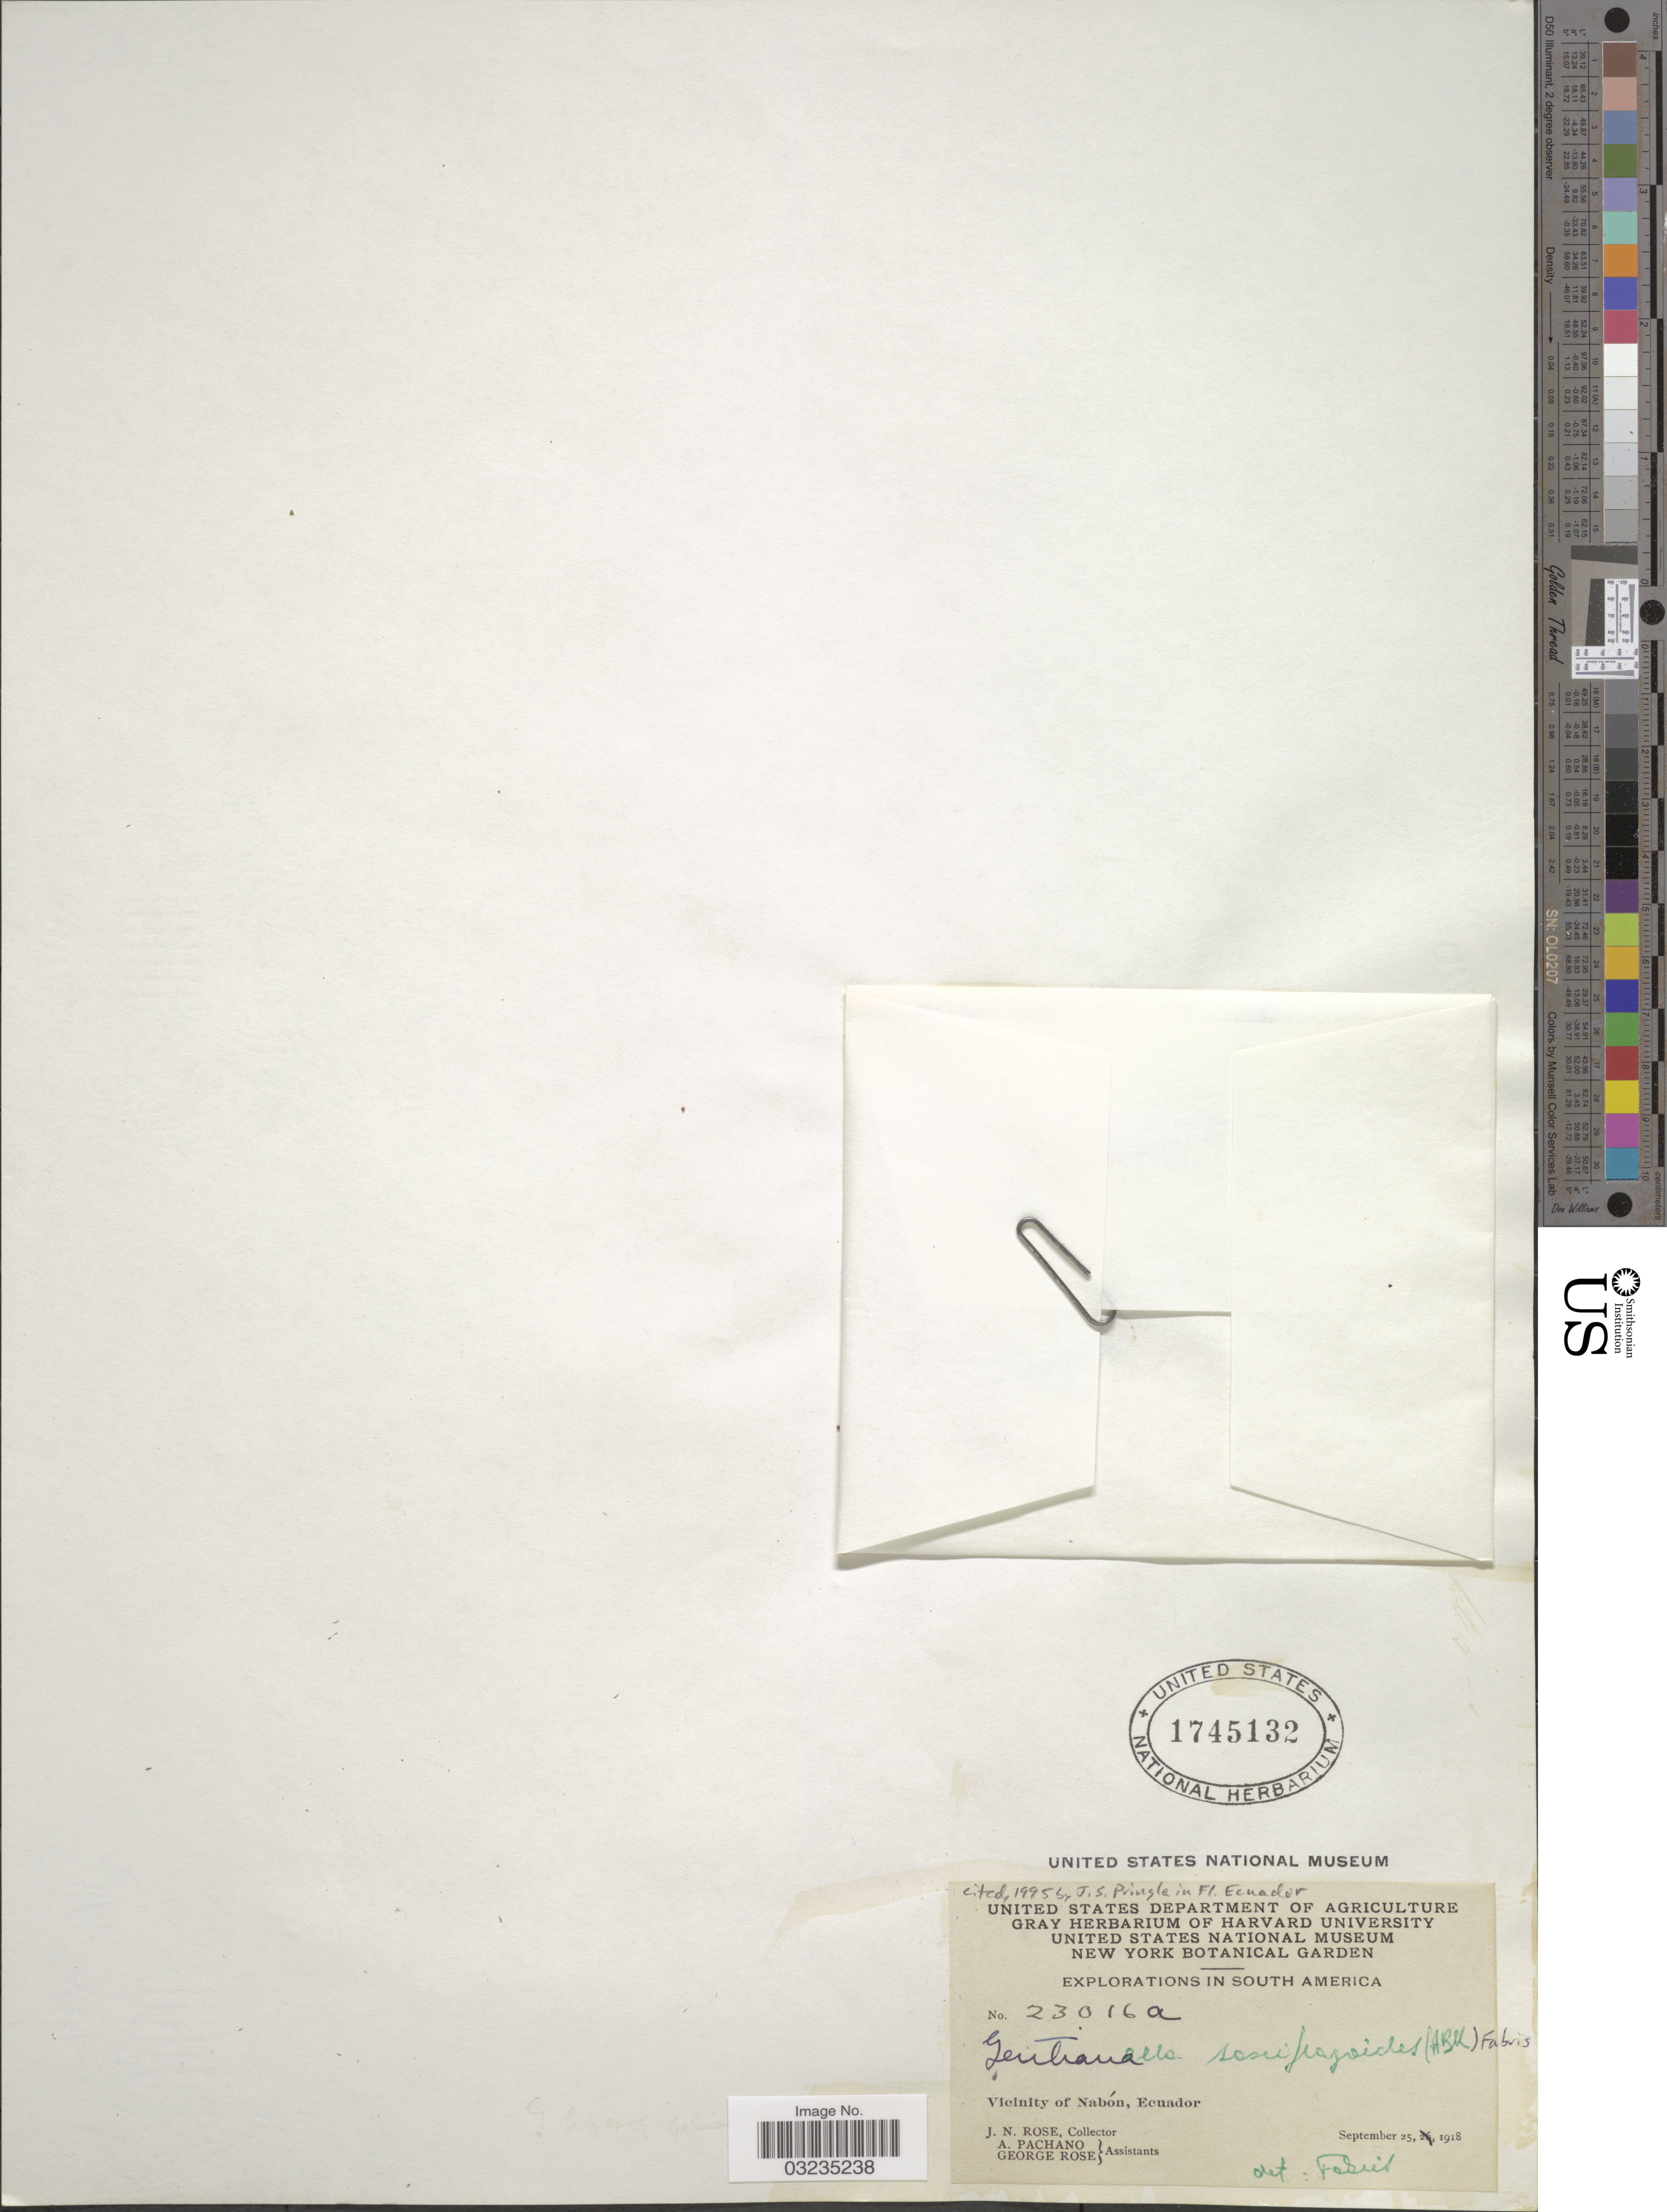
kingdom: Plantae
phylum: Tracheophyta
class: Magnoliopsida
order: Gentianales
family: Gentianaceae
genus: Gentiana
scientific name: Gentiana saxifragoides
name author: Kunth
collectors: J. N. Rose, A. Pachano & G. Rose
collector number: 23016a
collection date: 1918-09-25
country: Ecuador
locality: Vicinity of Nabón.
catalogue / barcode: US 1745132